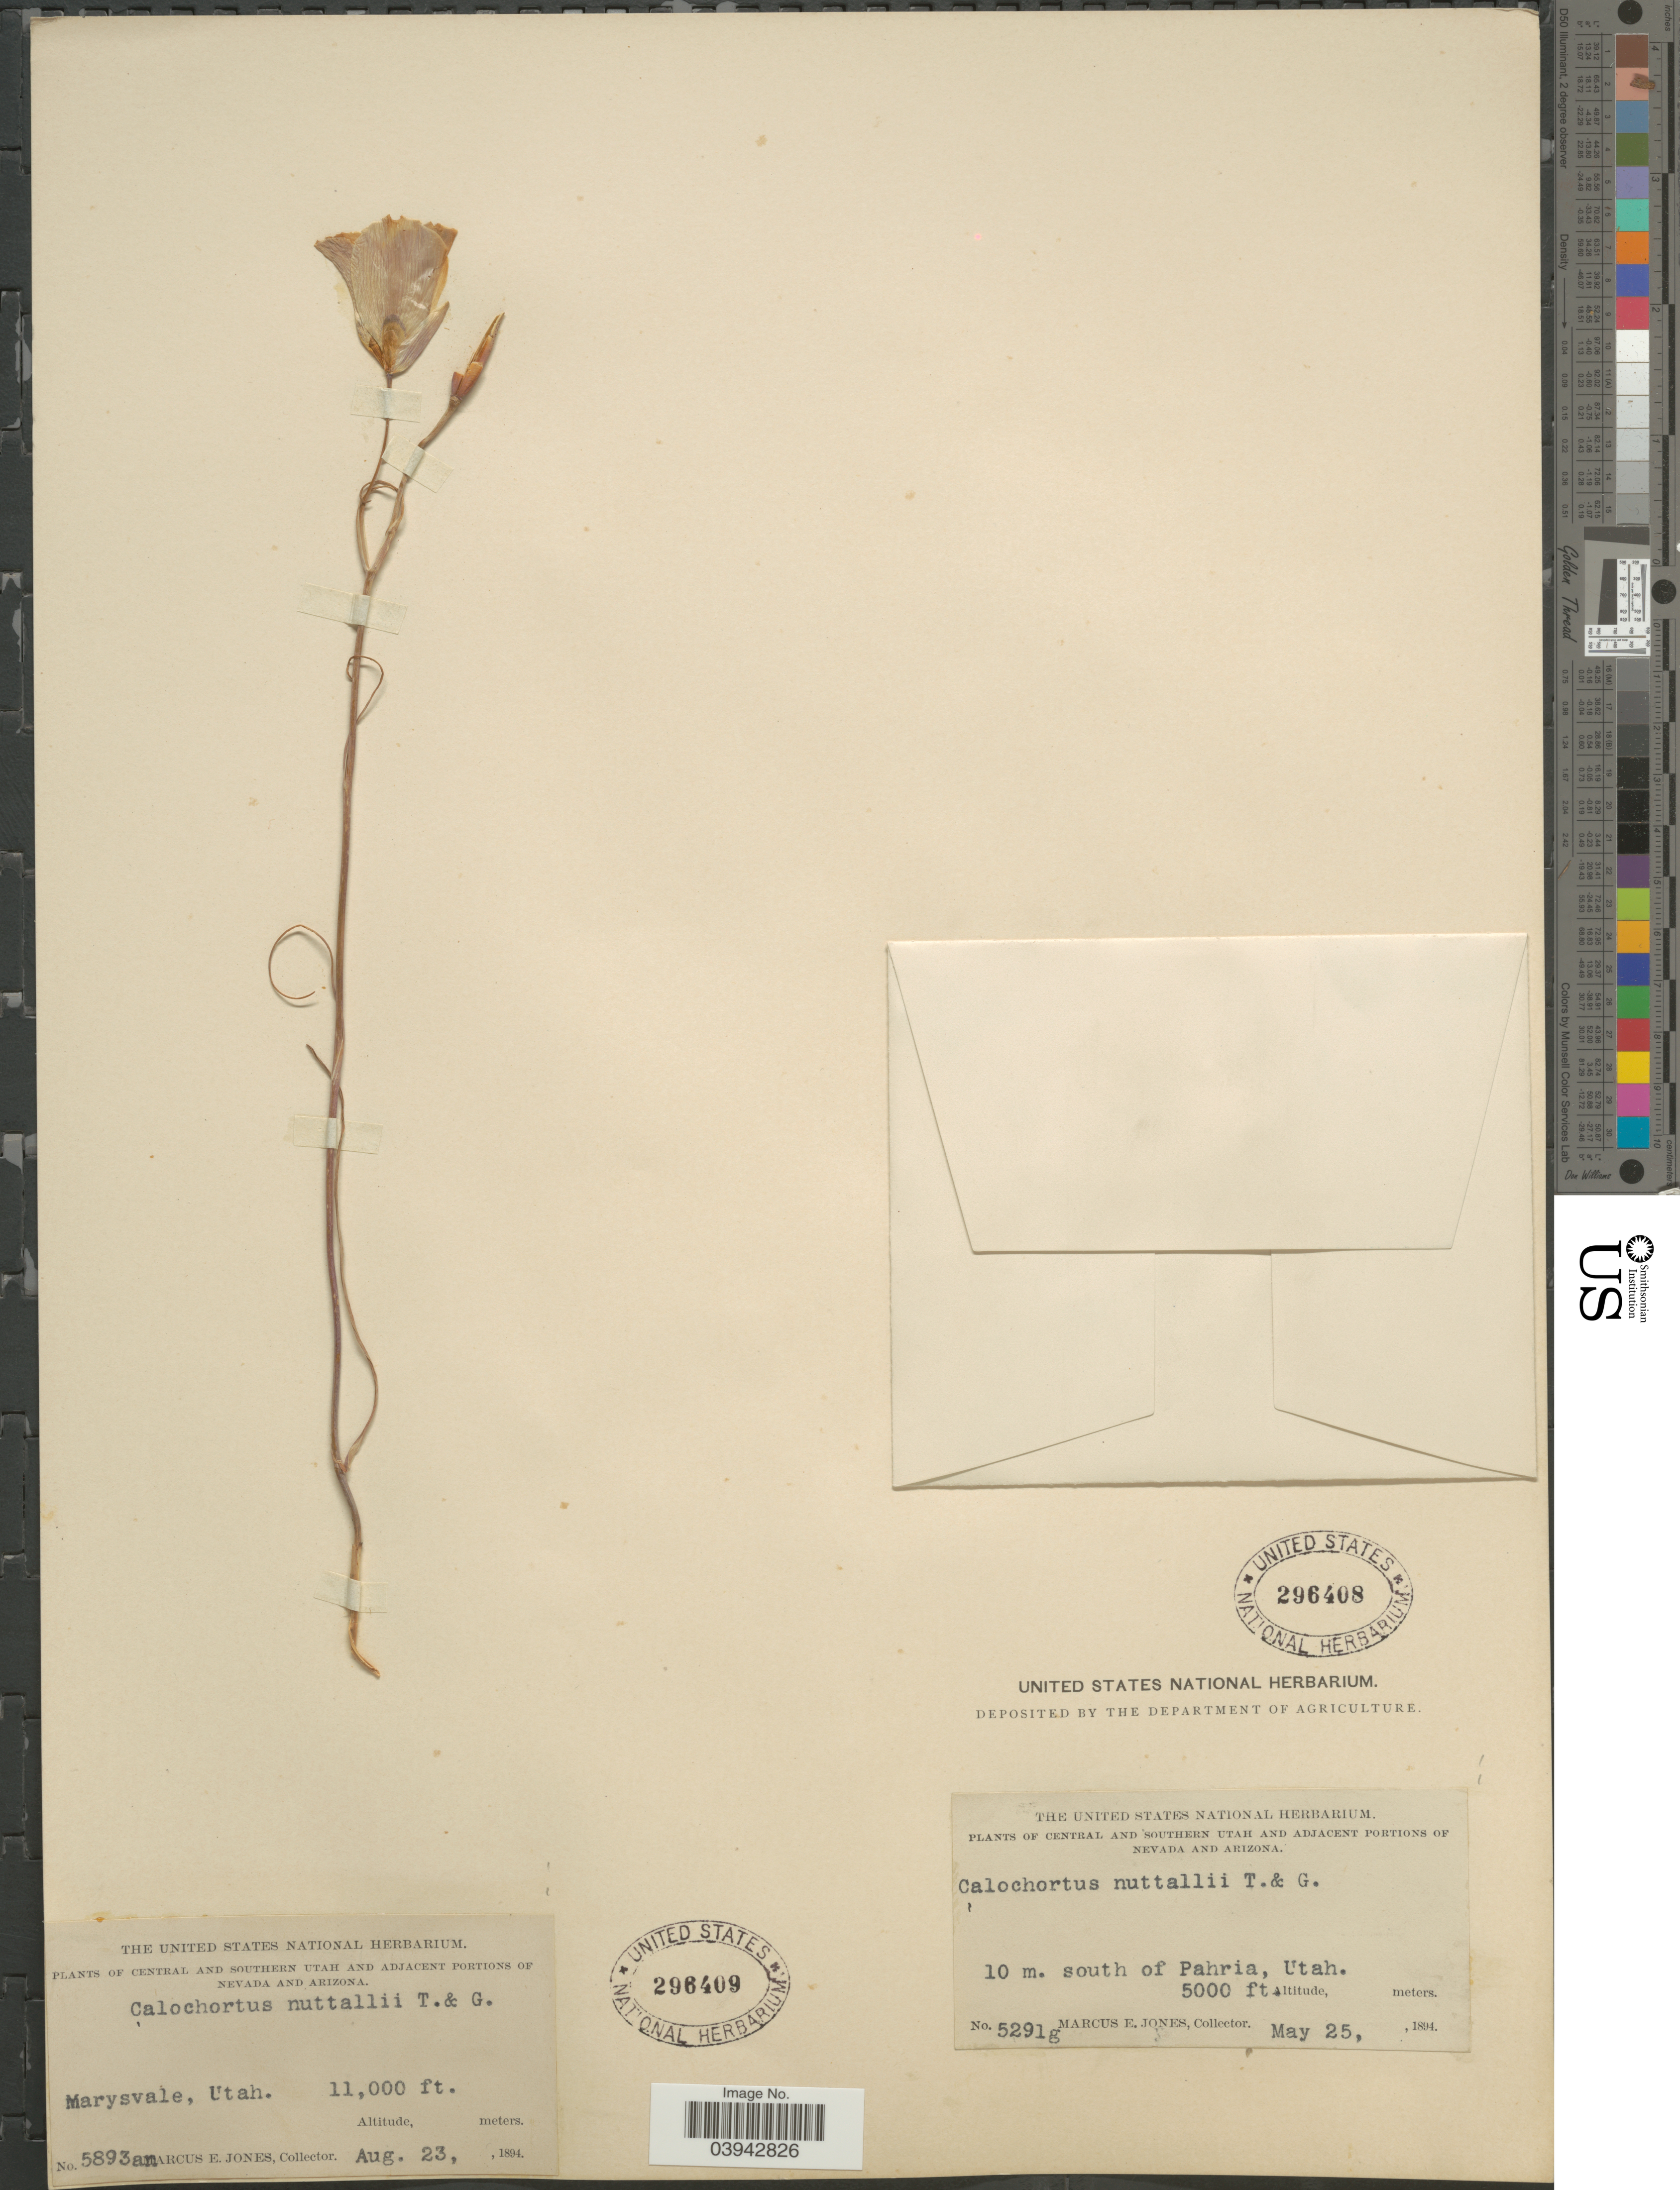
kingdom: Plantae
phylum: Tracheophyta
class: Liliopsida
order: Liliales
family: Liliaceae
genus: Calochortus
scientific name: Calochortus nuttallii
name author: Torr.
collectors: M. E. Jones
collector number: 5291g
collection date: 1894-05-25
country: United States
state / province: Utah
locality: Central and Southern Utah. 10 m. south of Pahria.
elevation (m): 1524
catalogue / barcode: US 296408-2